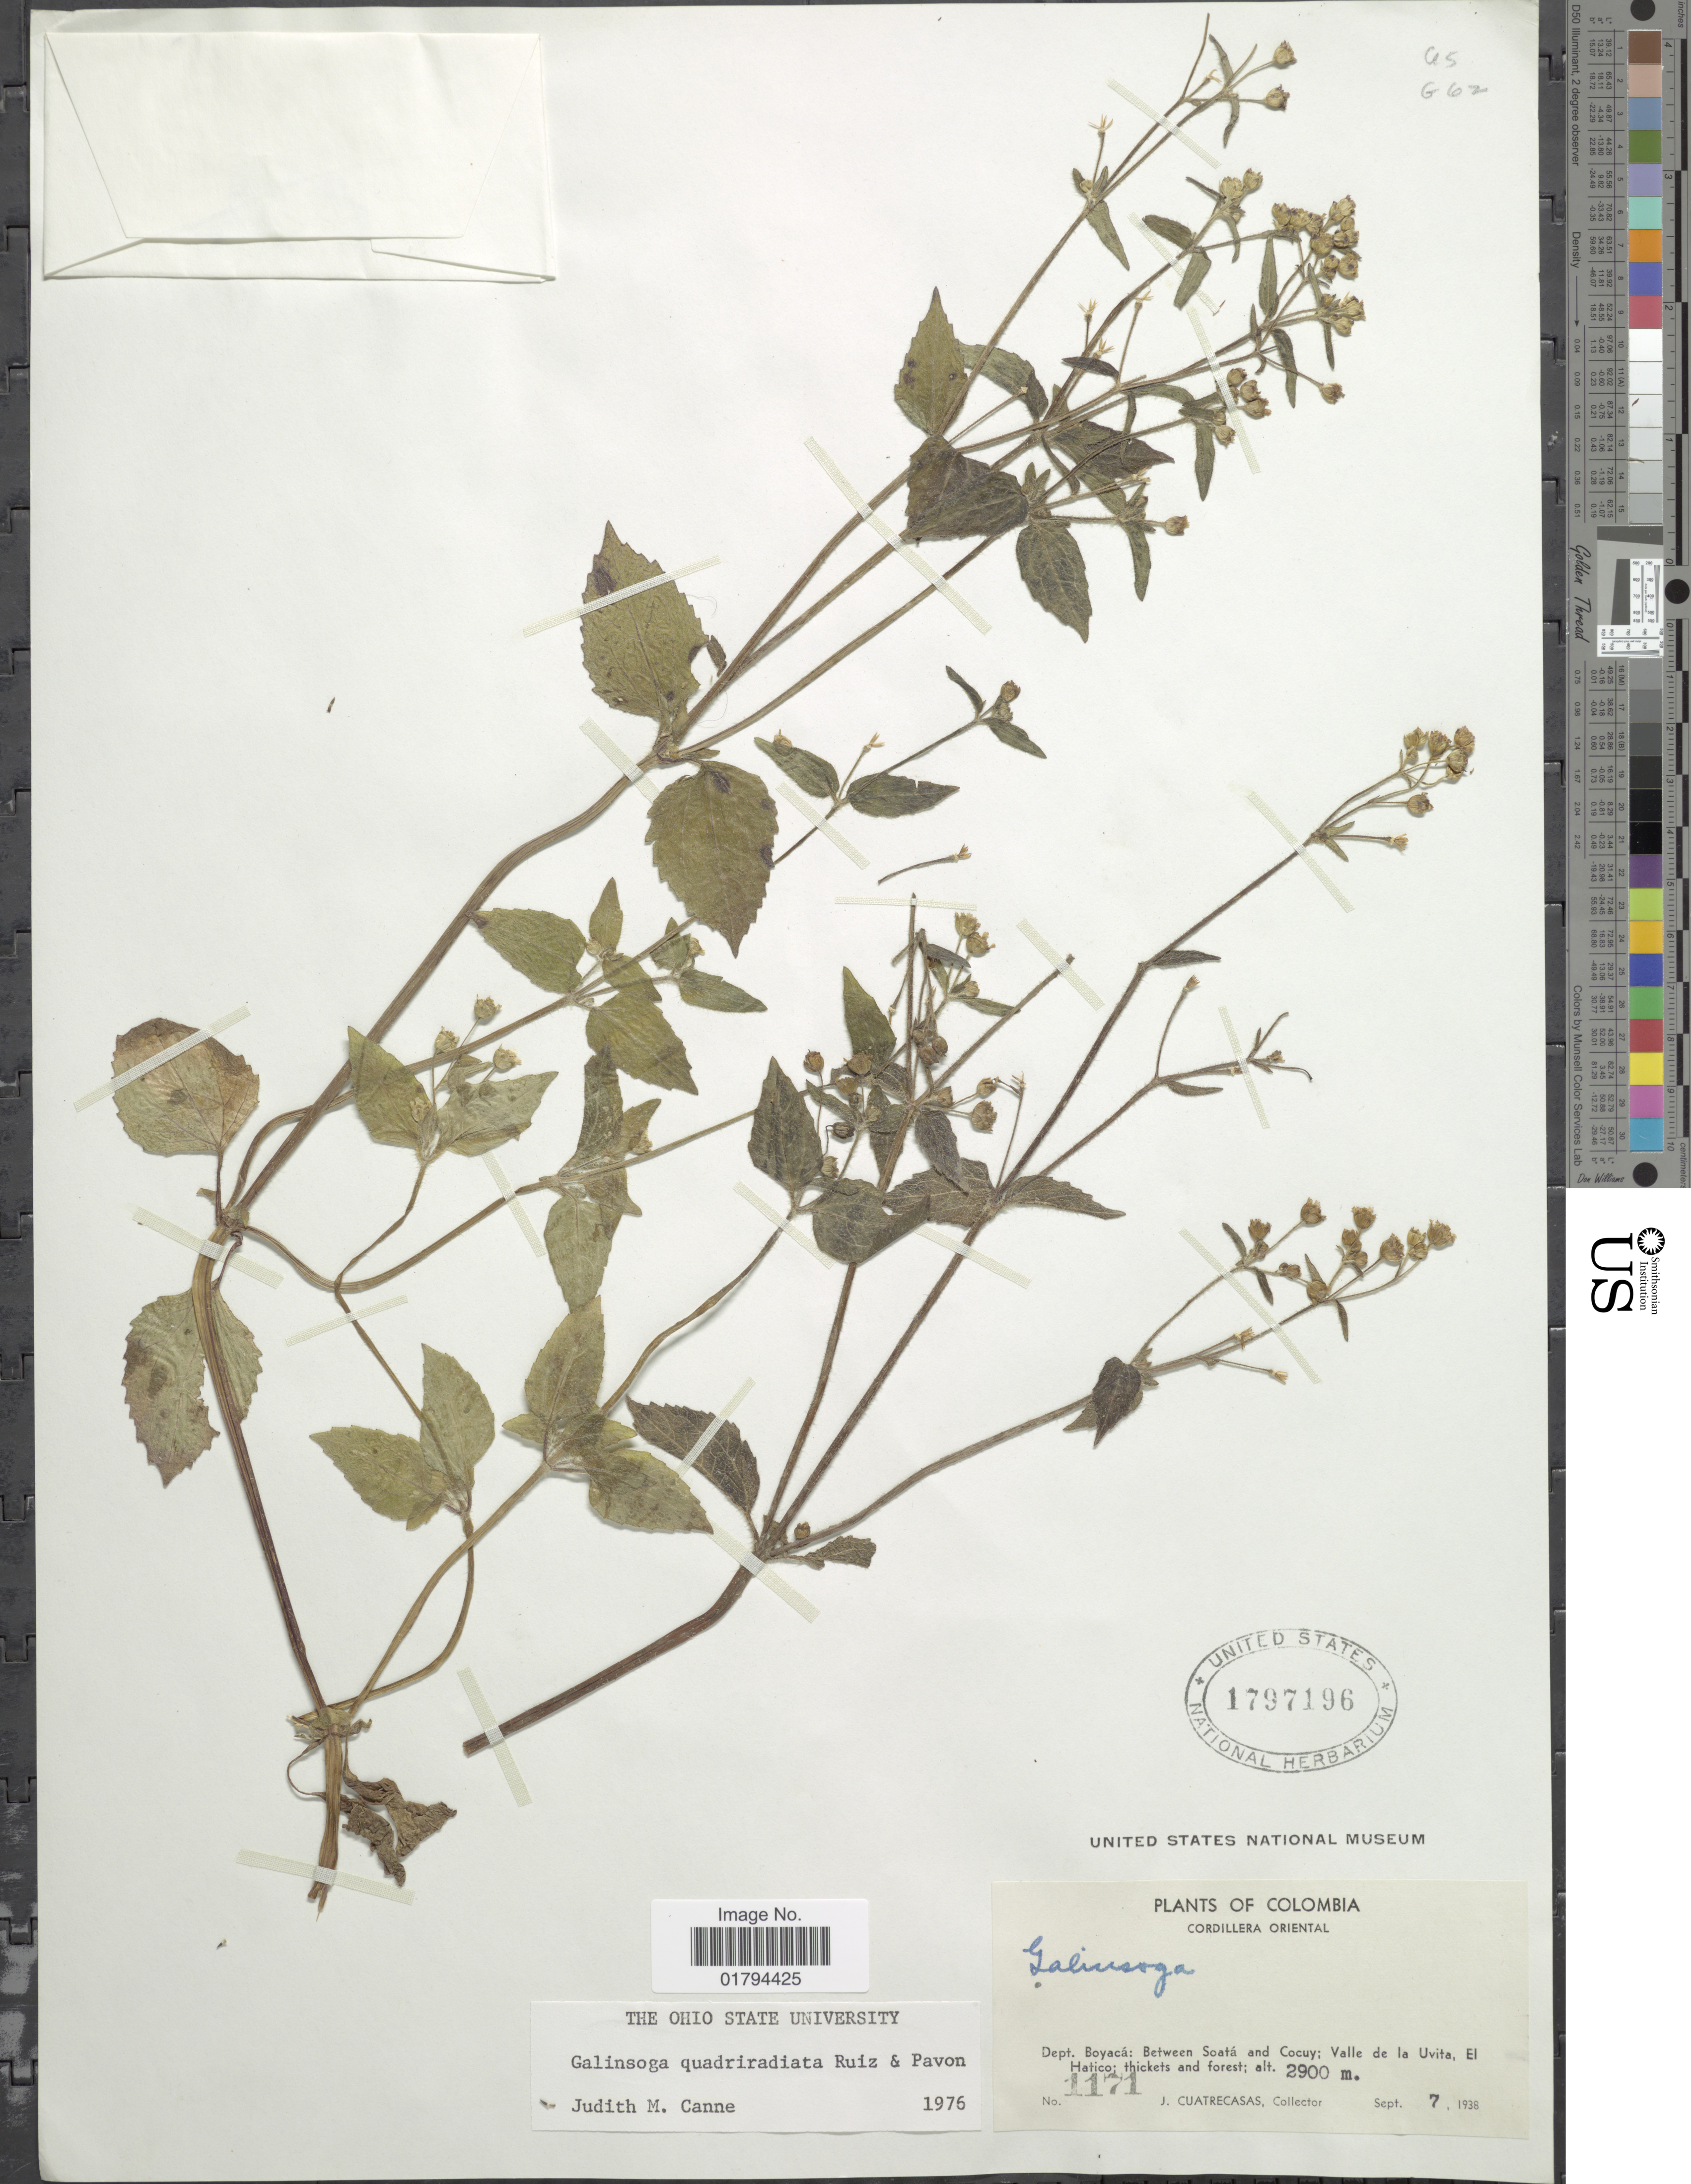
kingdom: Plantae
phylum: Tracheophyta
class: Magnoliopsida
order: Asterales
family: Asteraceae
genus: Galinsoga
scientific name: Galinsoga quadriradiata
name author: Ruiz & Pav.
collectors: J. Cuatrecasas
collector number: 1171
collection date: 1938-09-07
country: Colombia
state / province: Boyacá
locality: Between Soatá and Cocuy; Valle de la Uvita, El Hatico.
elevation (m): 2900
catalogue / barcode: US 1797196